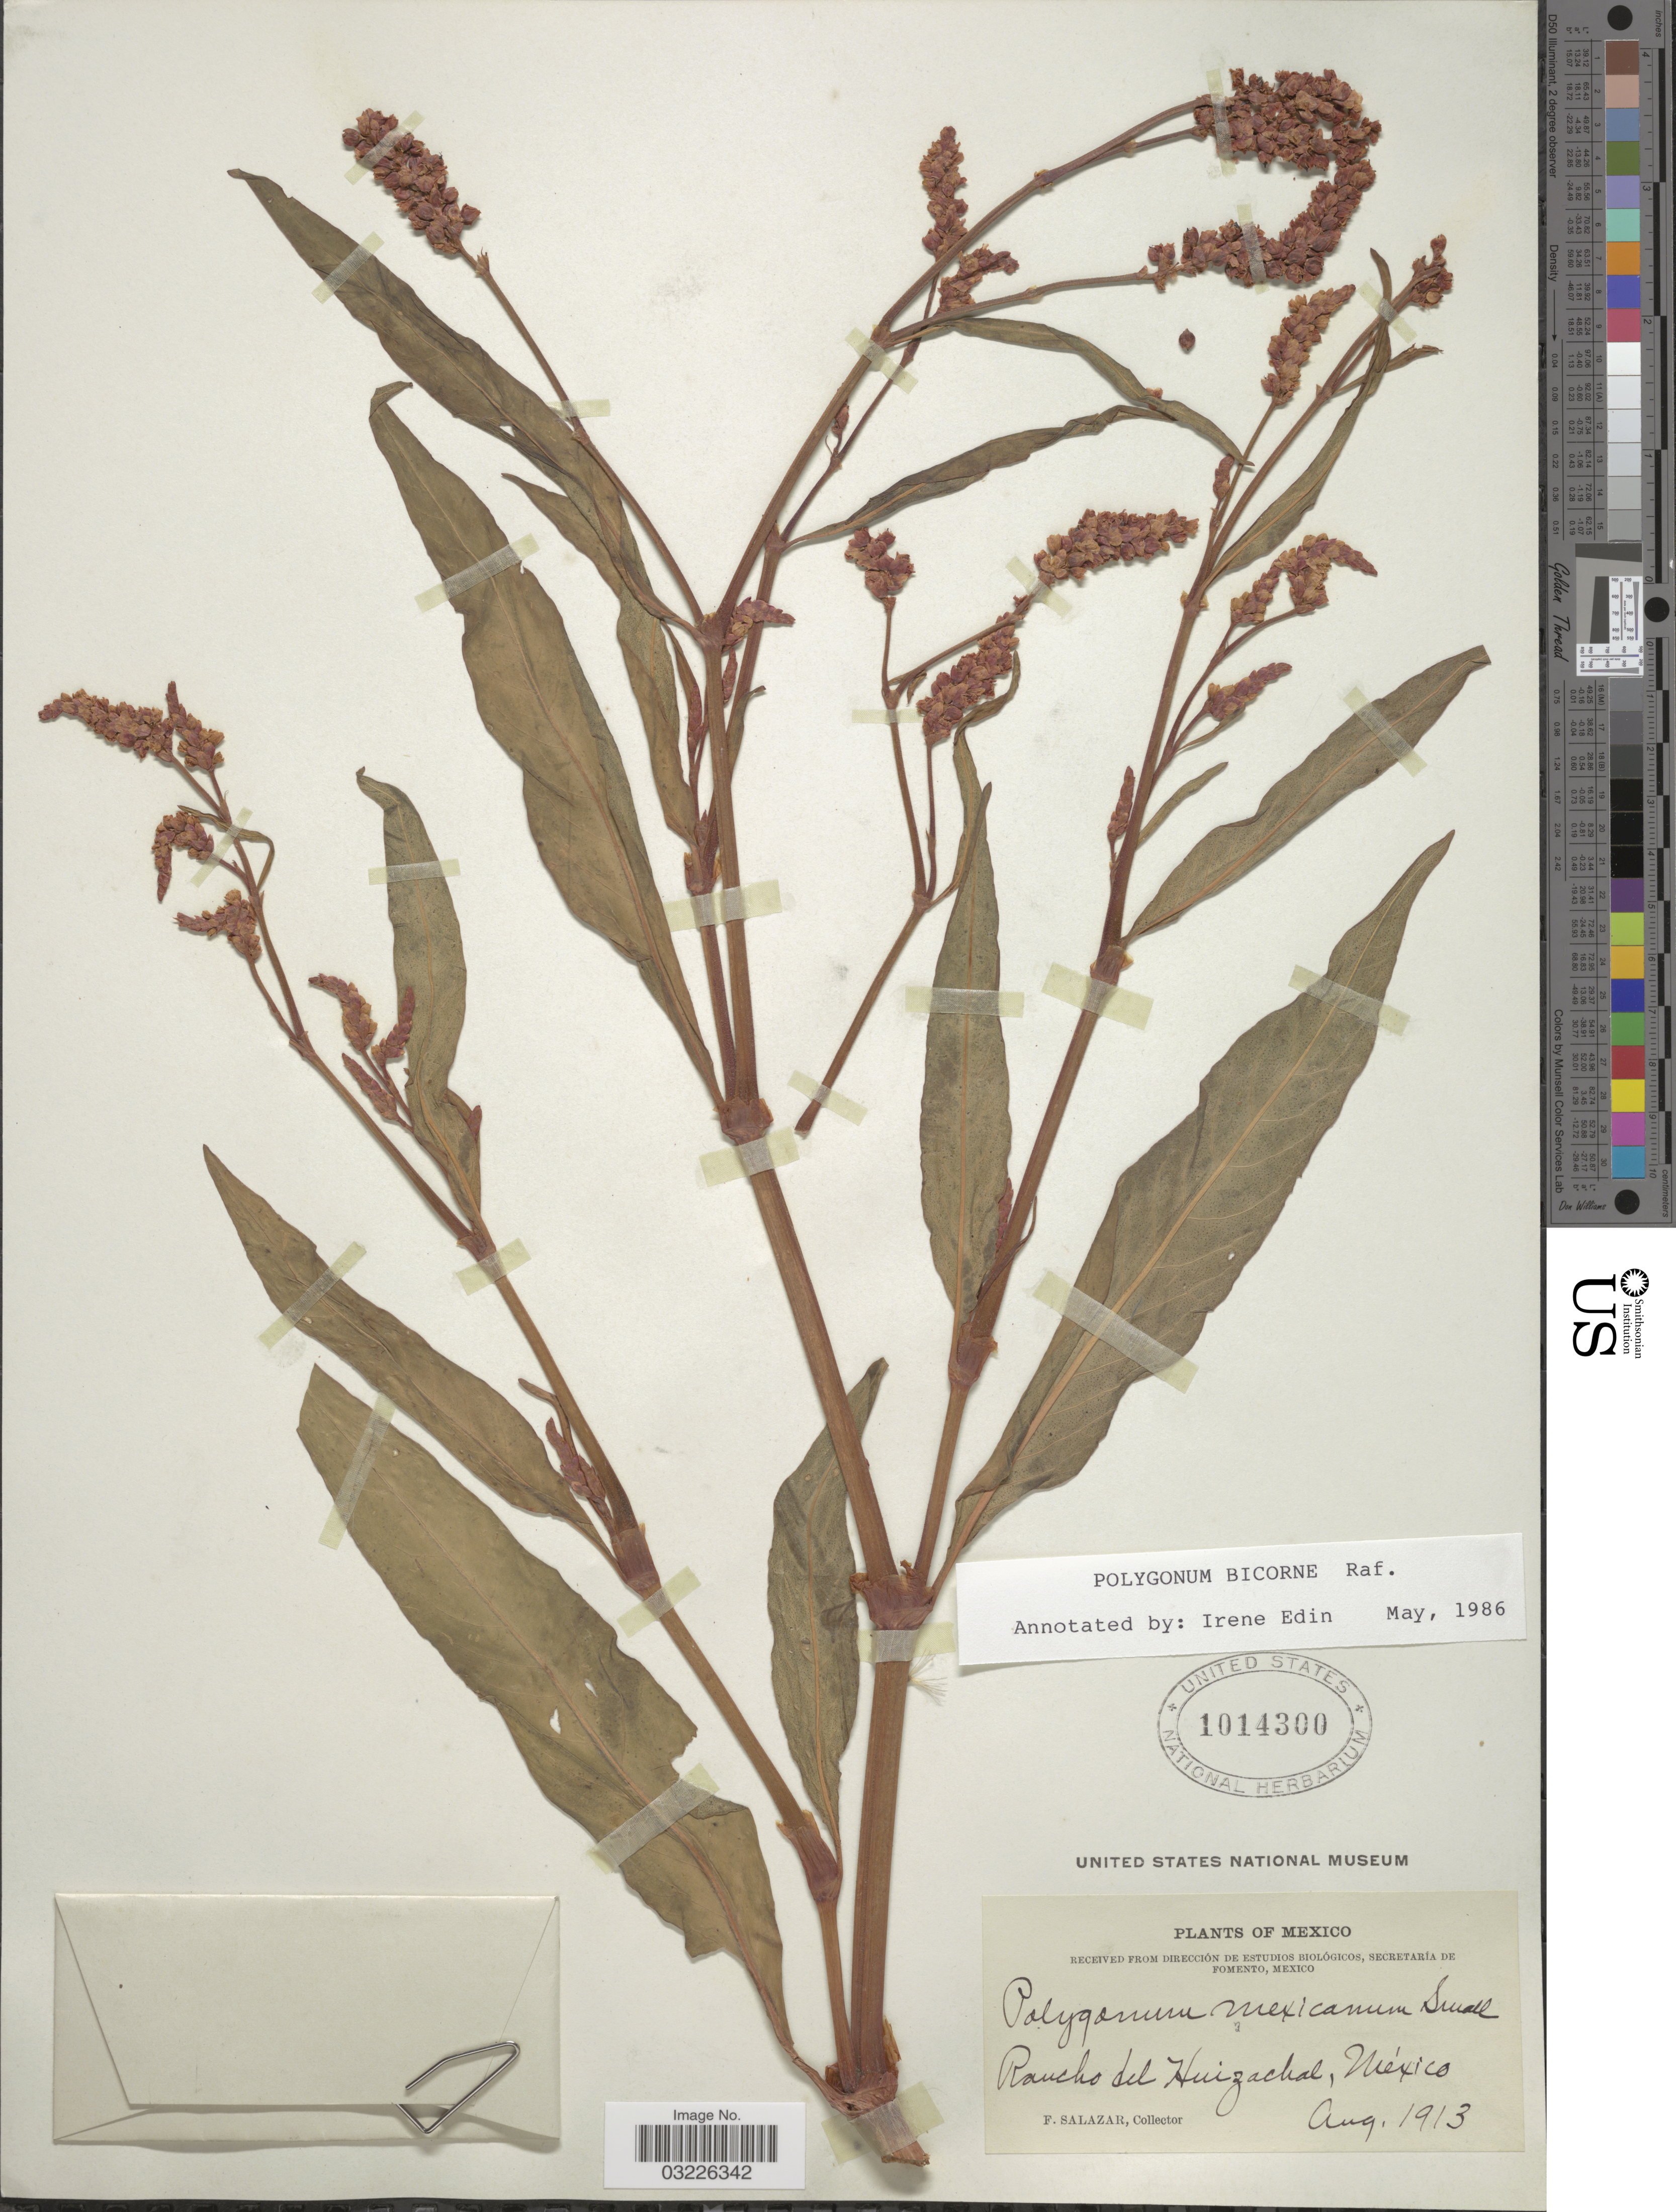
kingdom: Plantae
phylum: Tracheophyta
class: Magnoliopsida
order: Caryophyllales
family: Polygonaceae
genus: Polygonum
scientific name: Polygonum bicorne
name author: Raf.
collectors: F. Salazar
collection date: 1913-08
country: Mexico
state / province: México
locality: Rancho del Huizachal.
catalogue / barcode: US 1014300